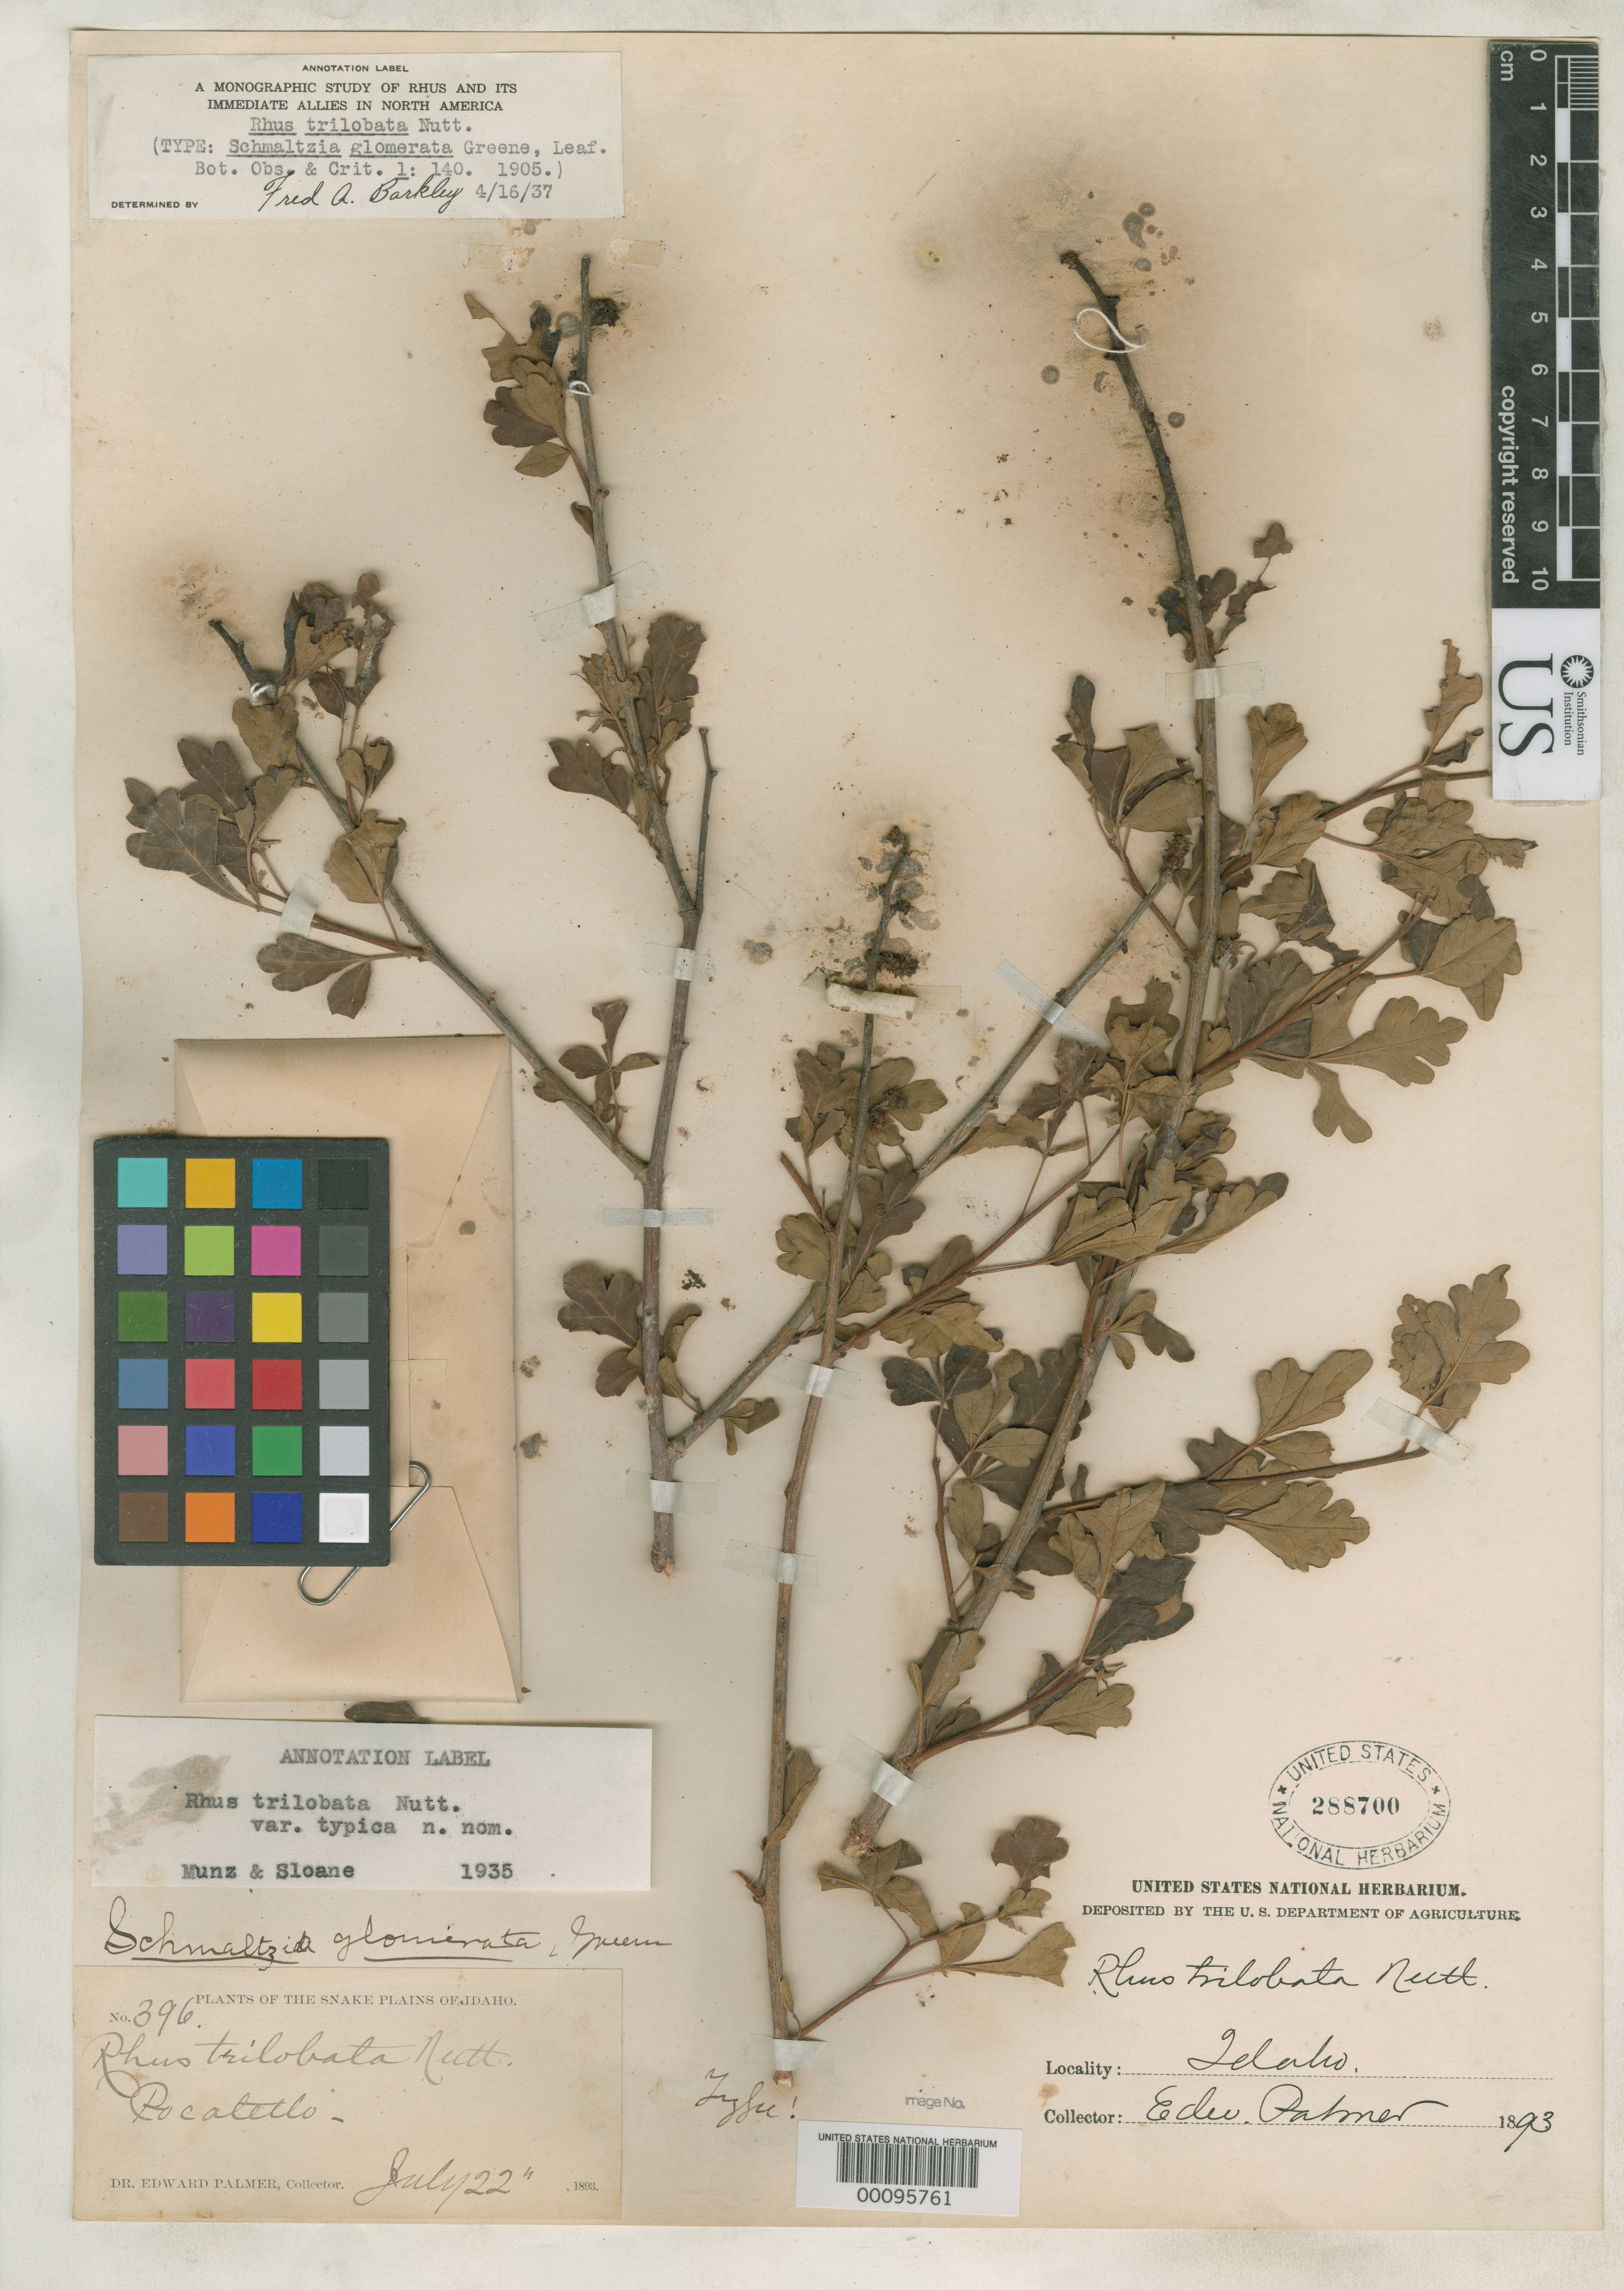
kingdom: Plantae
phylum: Tracheophyta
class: Magnoliopsida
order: Sapindales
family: Anacardiaceae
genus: Schmaltzia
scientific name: Schmaltzia glomerata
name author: Greene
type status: Syntype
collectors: E. Palmer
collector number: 396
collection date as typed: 22 Jul 1893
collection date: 1893-07-22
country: United States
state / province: Idaho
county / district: Bannock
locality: Pocatello.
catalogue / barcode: US 288700